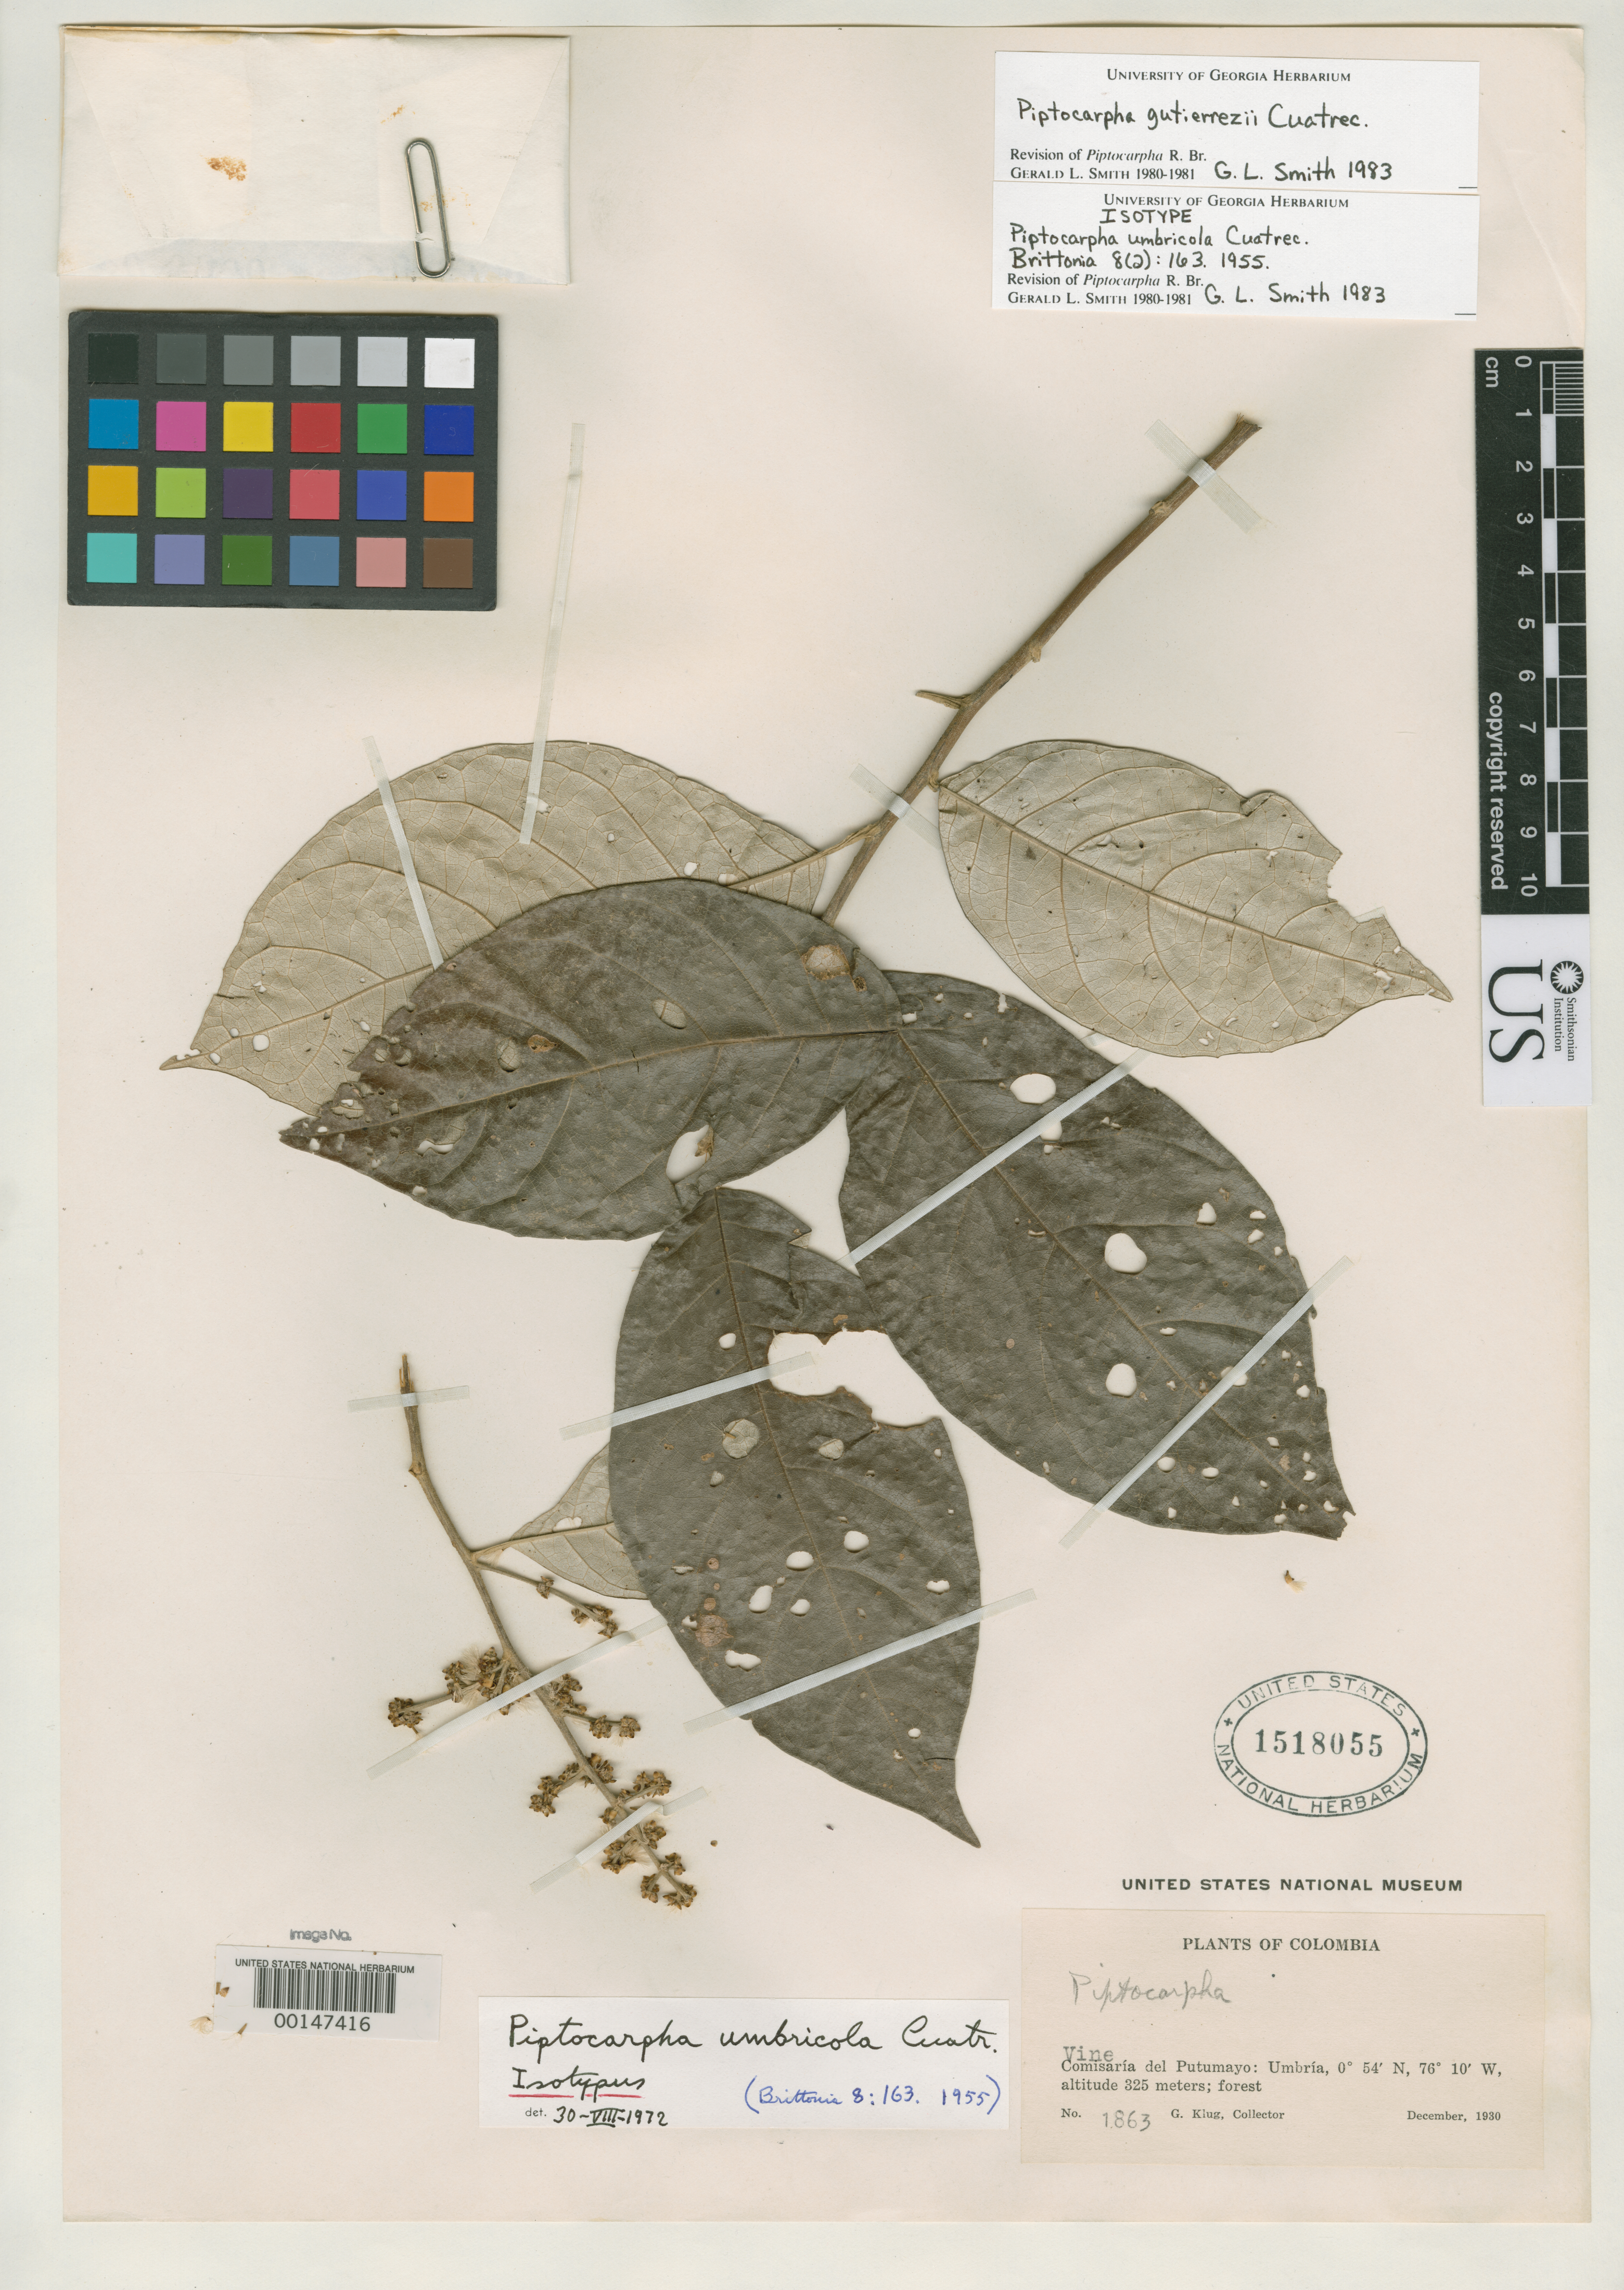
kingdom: Plantae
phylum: Tracheophyta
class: Magnoliopsida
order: Asterales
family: Asteraceae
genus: Piptocarpha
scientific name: Piptocarpha umbricola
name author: Cuatrec.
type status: Isotype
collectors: G. Klug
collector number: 1863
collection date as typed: Dec 1930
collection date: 1930-12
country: Colombia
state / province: Putumayo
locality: Umbria.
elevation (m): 325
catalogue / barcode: US 1518055